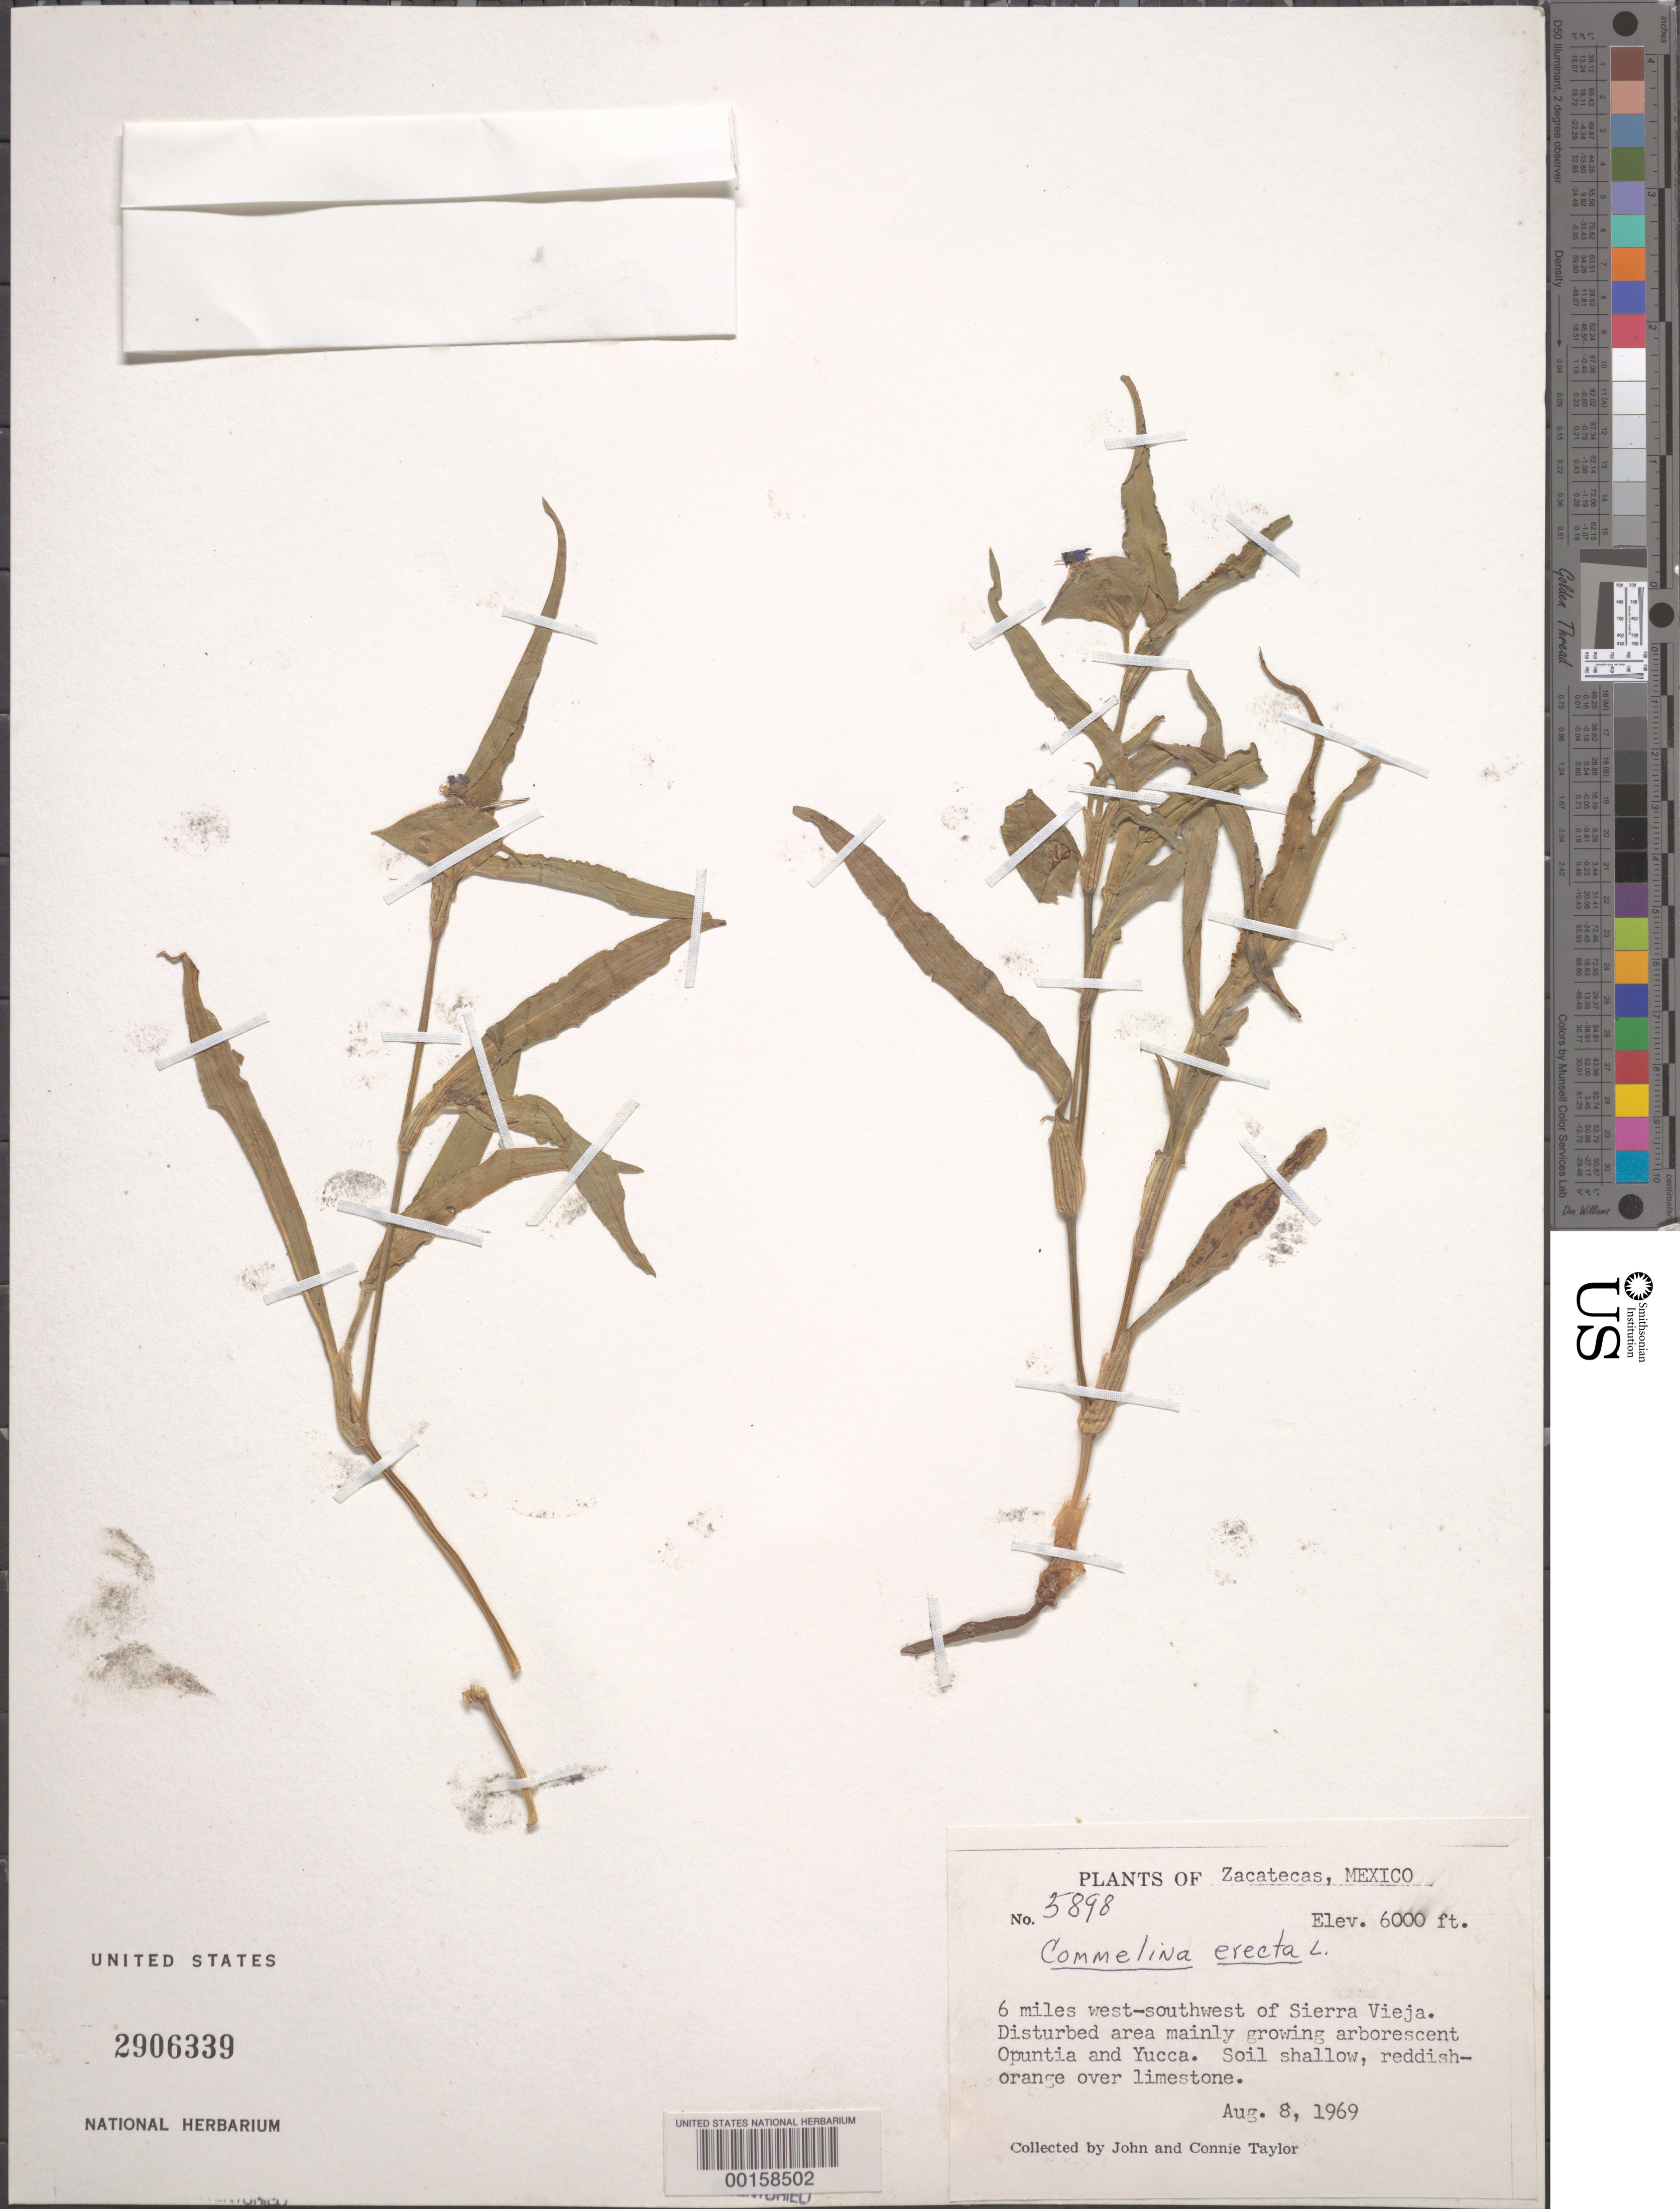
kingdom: Plantae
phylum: Tracheophyta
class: Liliopsida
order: Commelinales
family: Commelinaceae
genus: Commelina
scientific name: Commelina erecta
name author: L.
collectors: J. Taylor & C. Taylor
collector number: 5898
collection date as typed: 08 Aug 1969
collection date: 1969-08-08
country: Mexico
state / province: Zacatecas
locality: Sw of sierra vieja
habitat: Shallow soil over limestone, disturbed area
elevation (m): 1830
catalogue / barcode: US 2906339